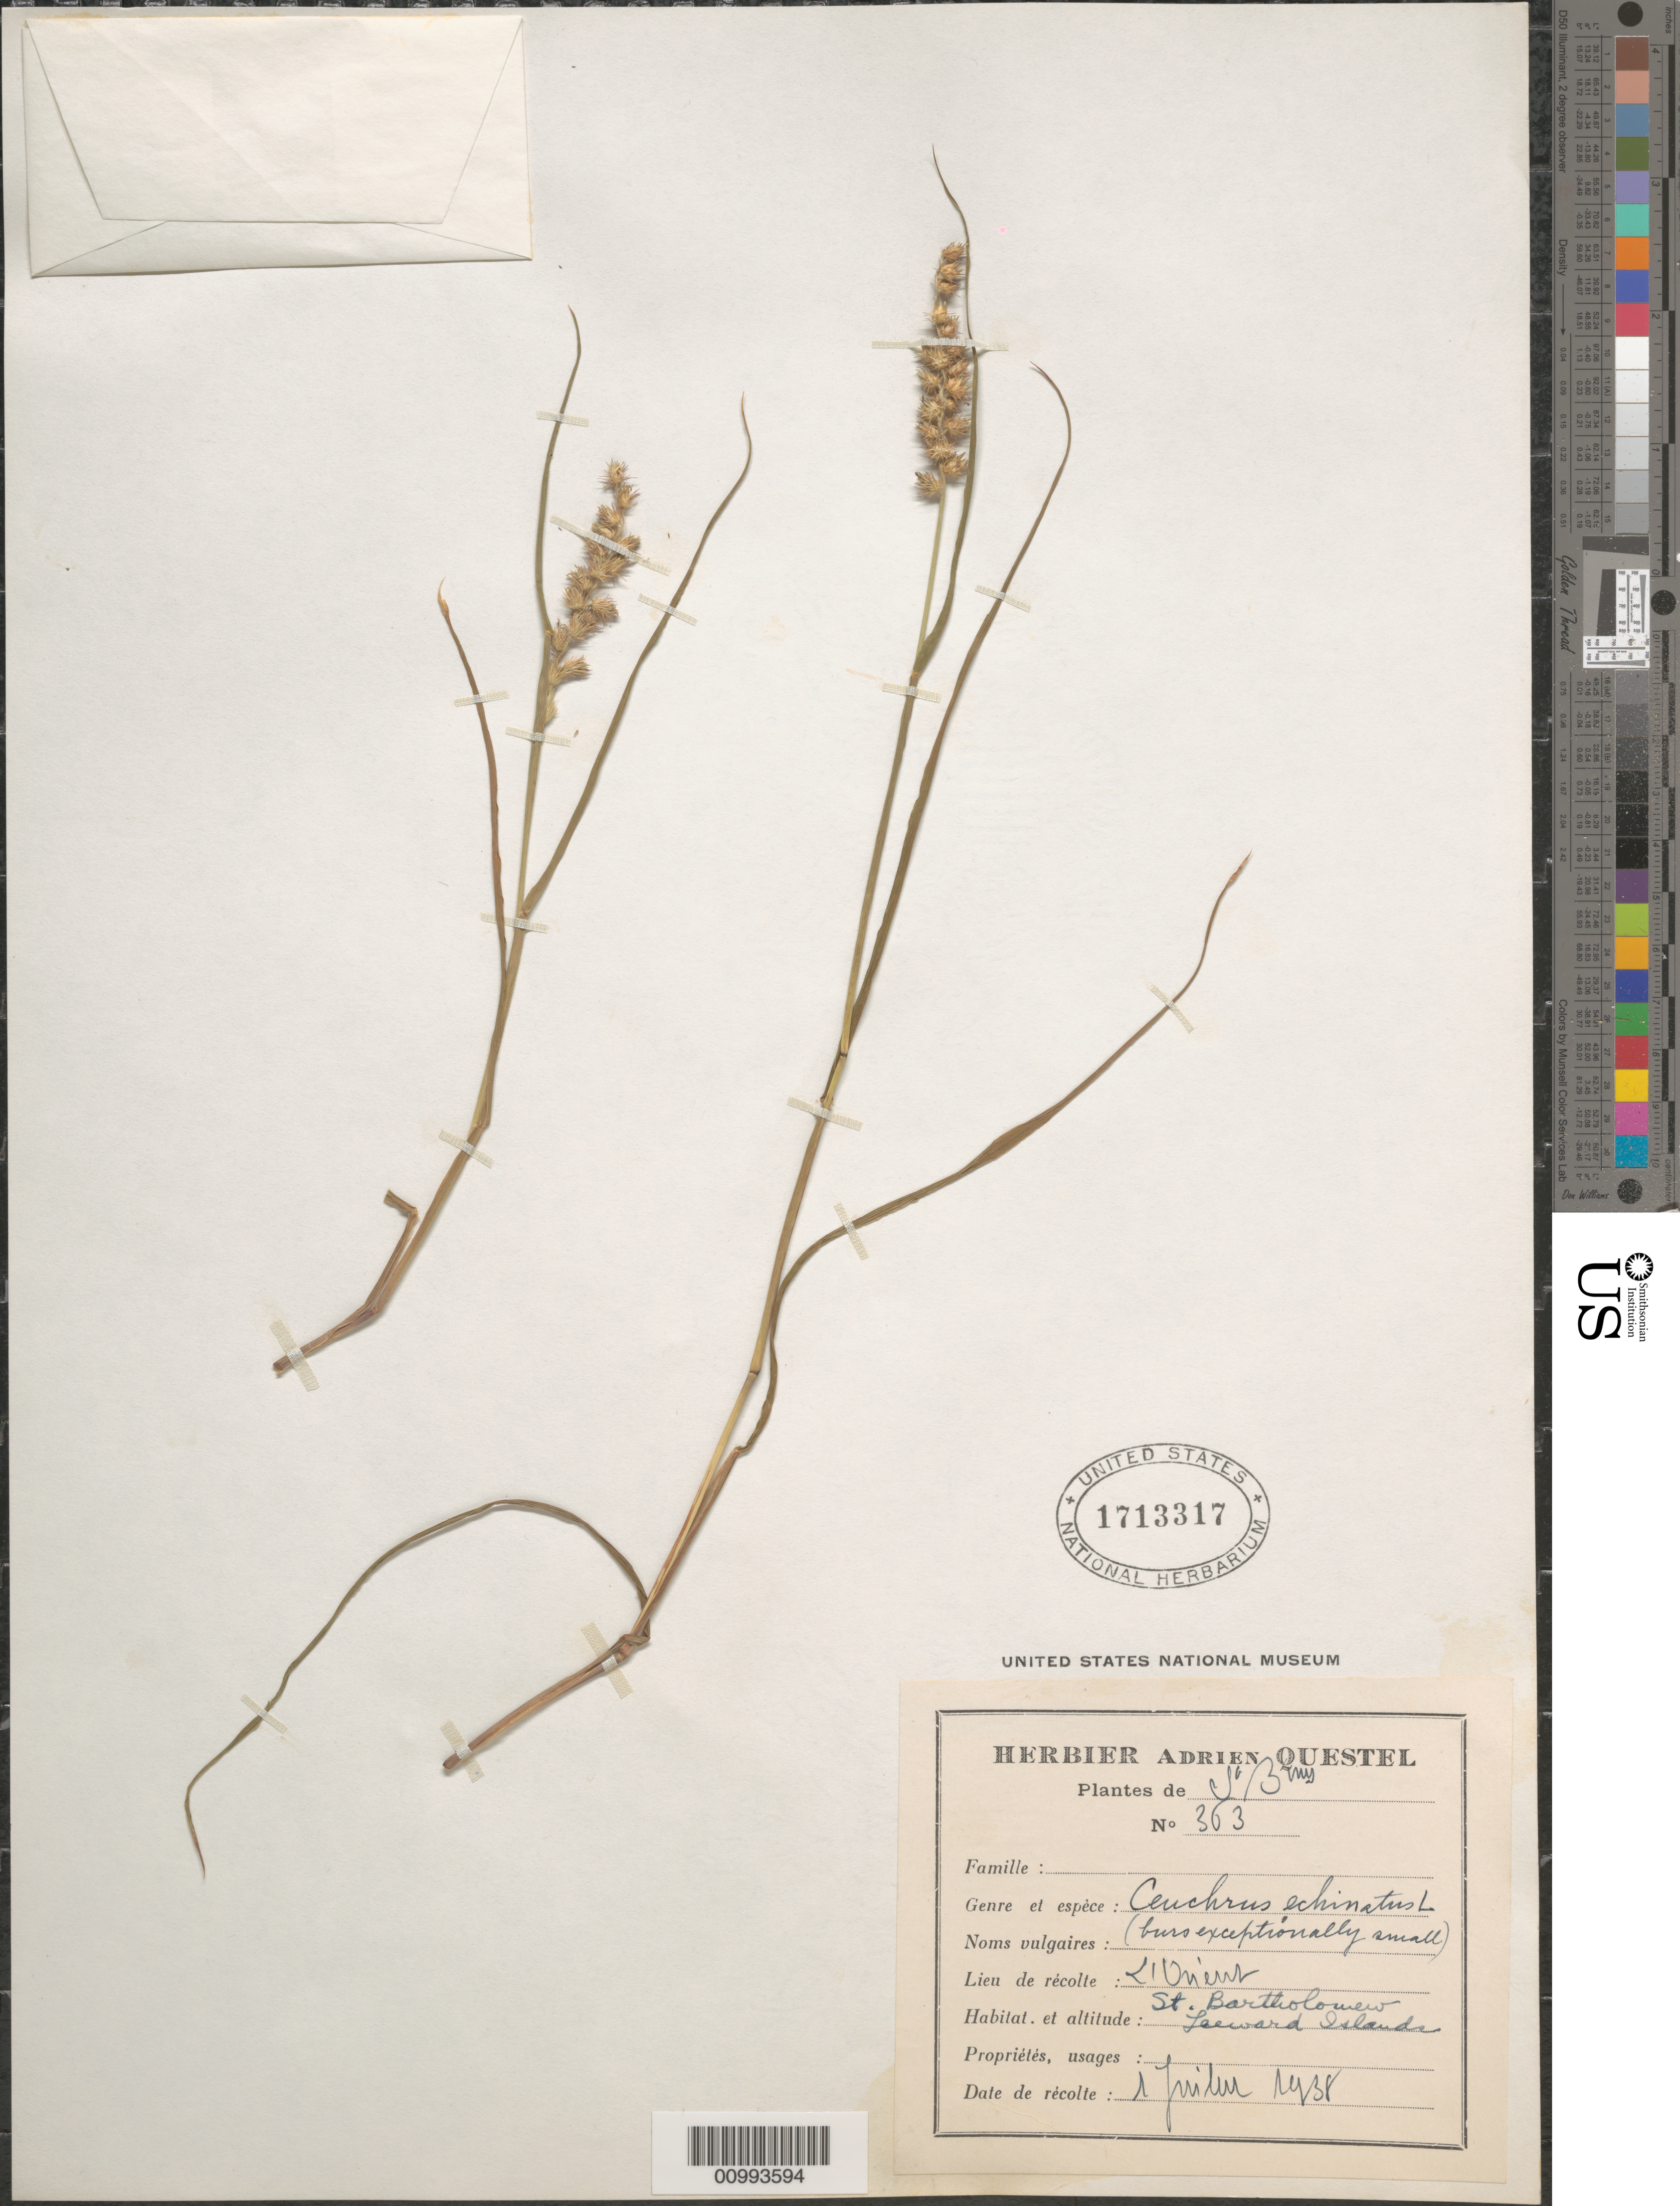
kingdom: Plantae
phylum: Tracheophyta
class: Liliopsida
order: Poales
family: Poaceae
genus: Cenchrus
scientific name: Cenchrus echinatus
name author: L.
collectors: A. Questel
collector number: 363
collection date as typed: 01 Jul 1938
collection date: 1938-07-01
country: Saint Barthélemy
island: St. Barthélemy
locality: Leeward Islands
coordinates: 0 N, 0 E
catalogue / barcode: US 1713317